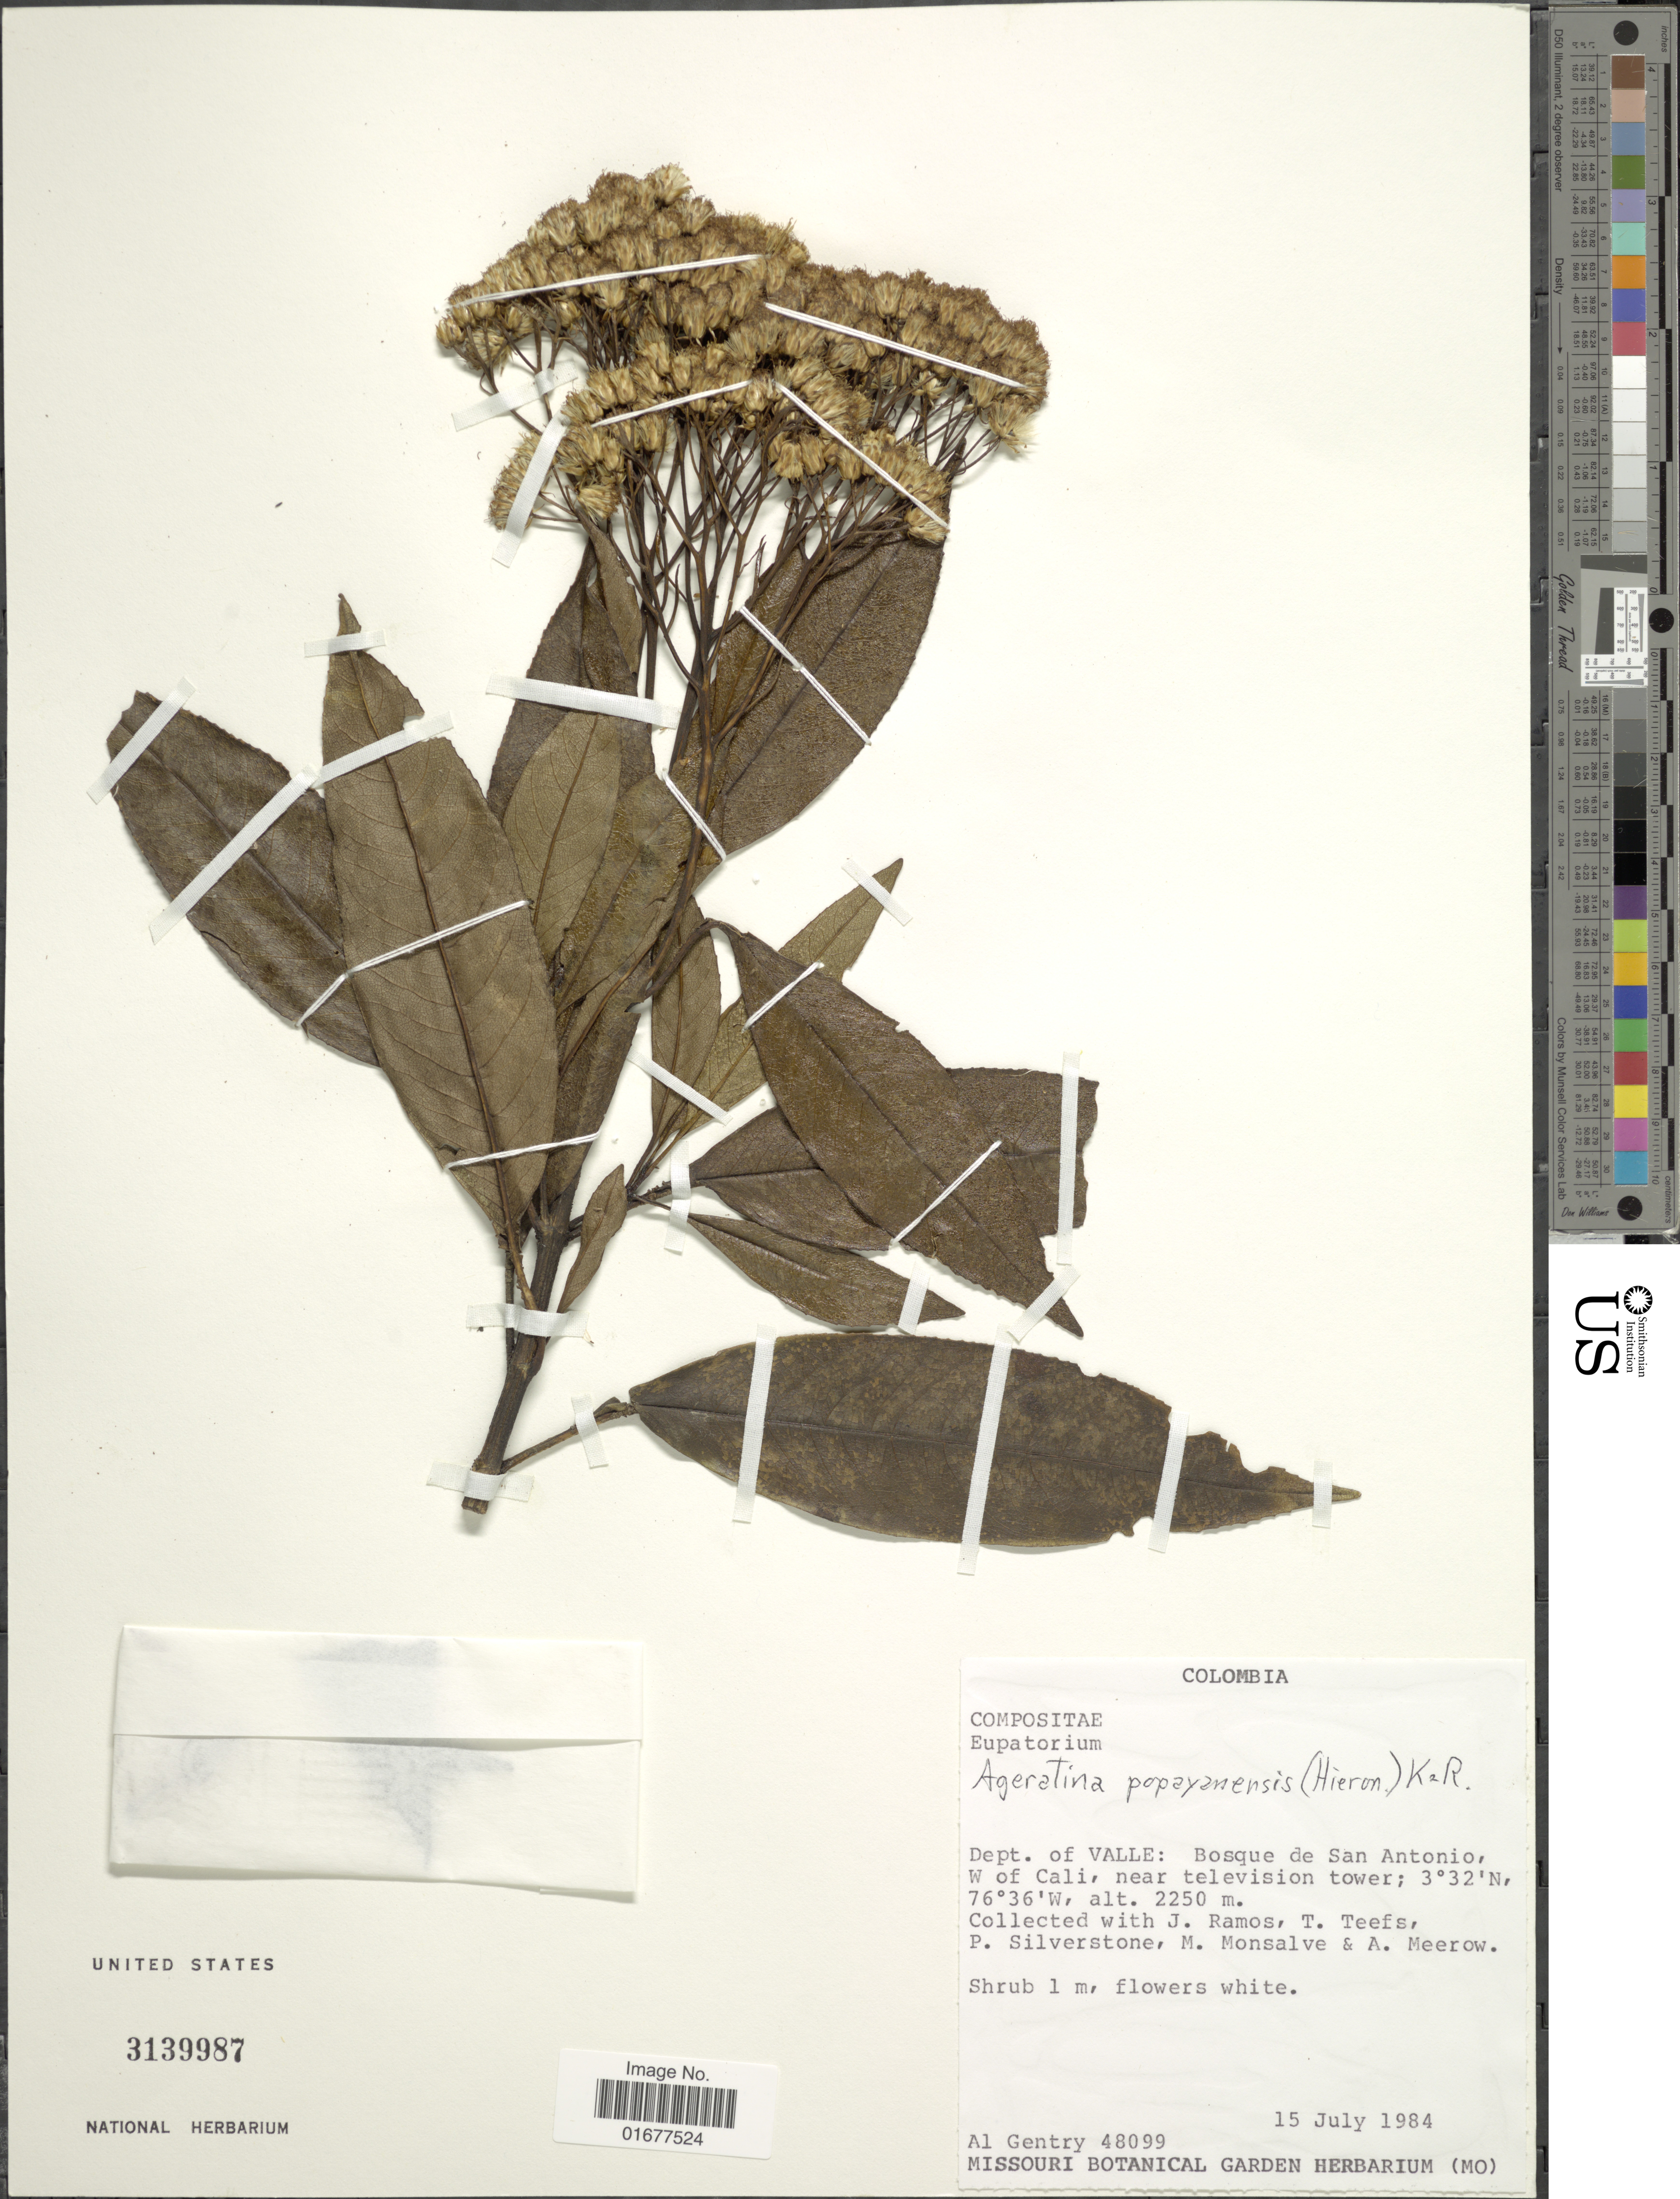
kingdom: Plantae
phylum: Tracheophyta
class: Magnoliopsida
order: Asterales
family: Asteraceae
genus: Ageratina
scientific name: Ageratina popayanensis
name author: (H. Rob.) R.M. King & H. Rob.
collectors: A. H. Gentry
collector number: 48099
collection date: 1984-07-15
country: Colombia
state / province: Valle del Cauca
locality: Bosque de San Antonio, W of Cali, near television tower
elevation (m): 2250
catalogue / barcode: US 3139987